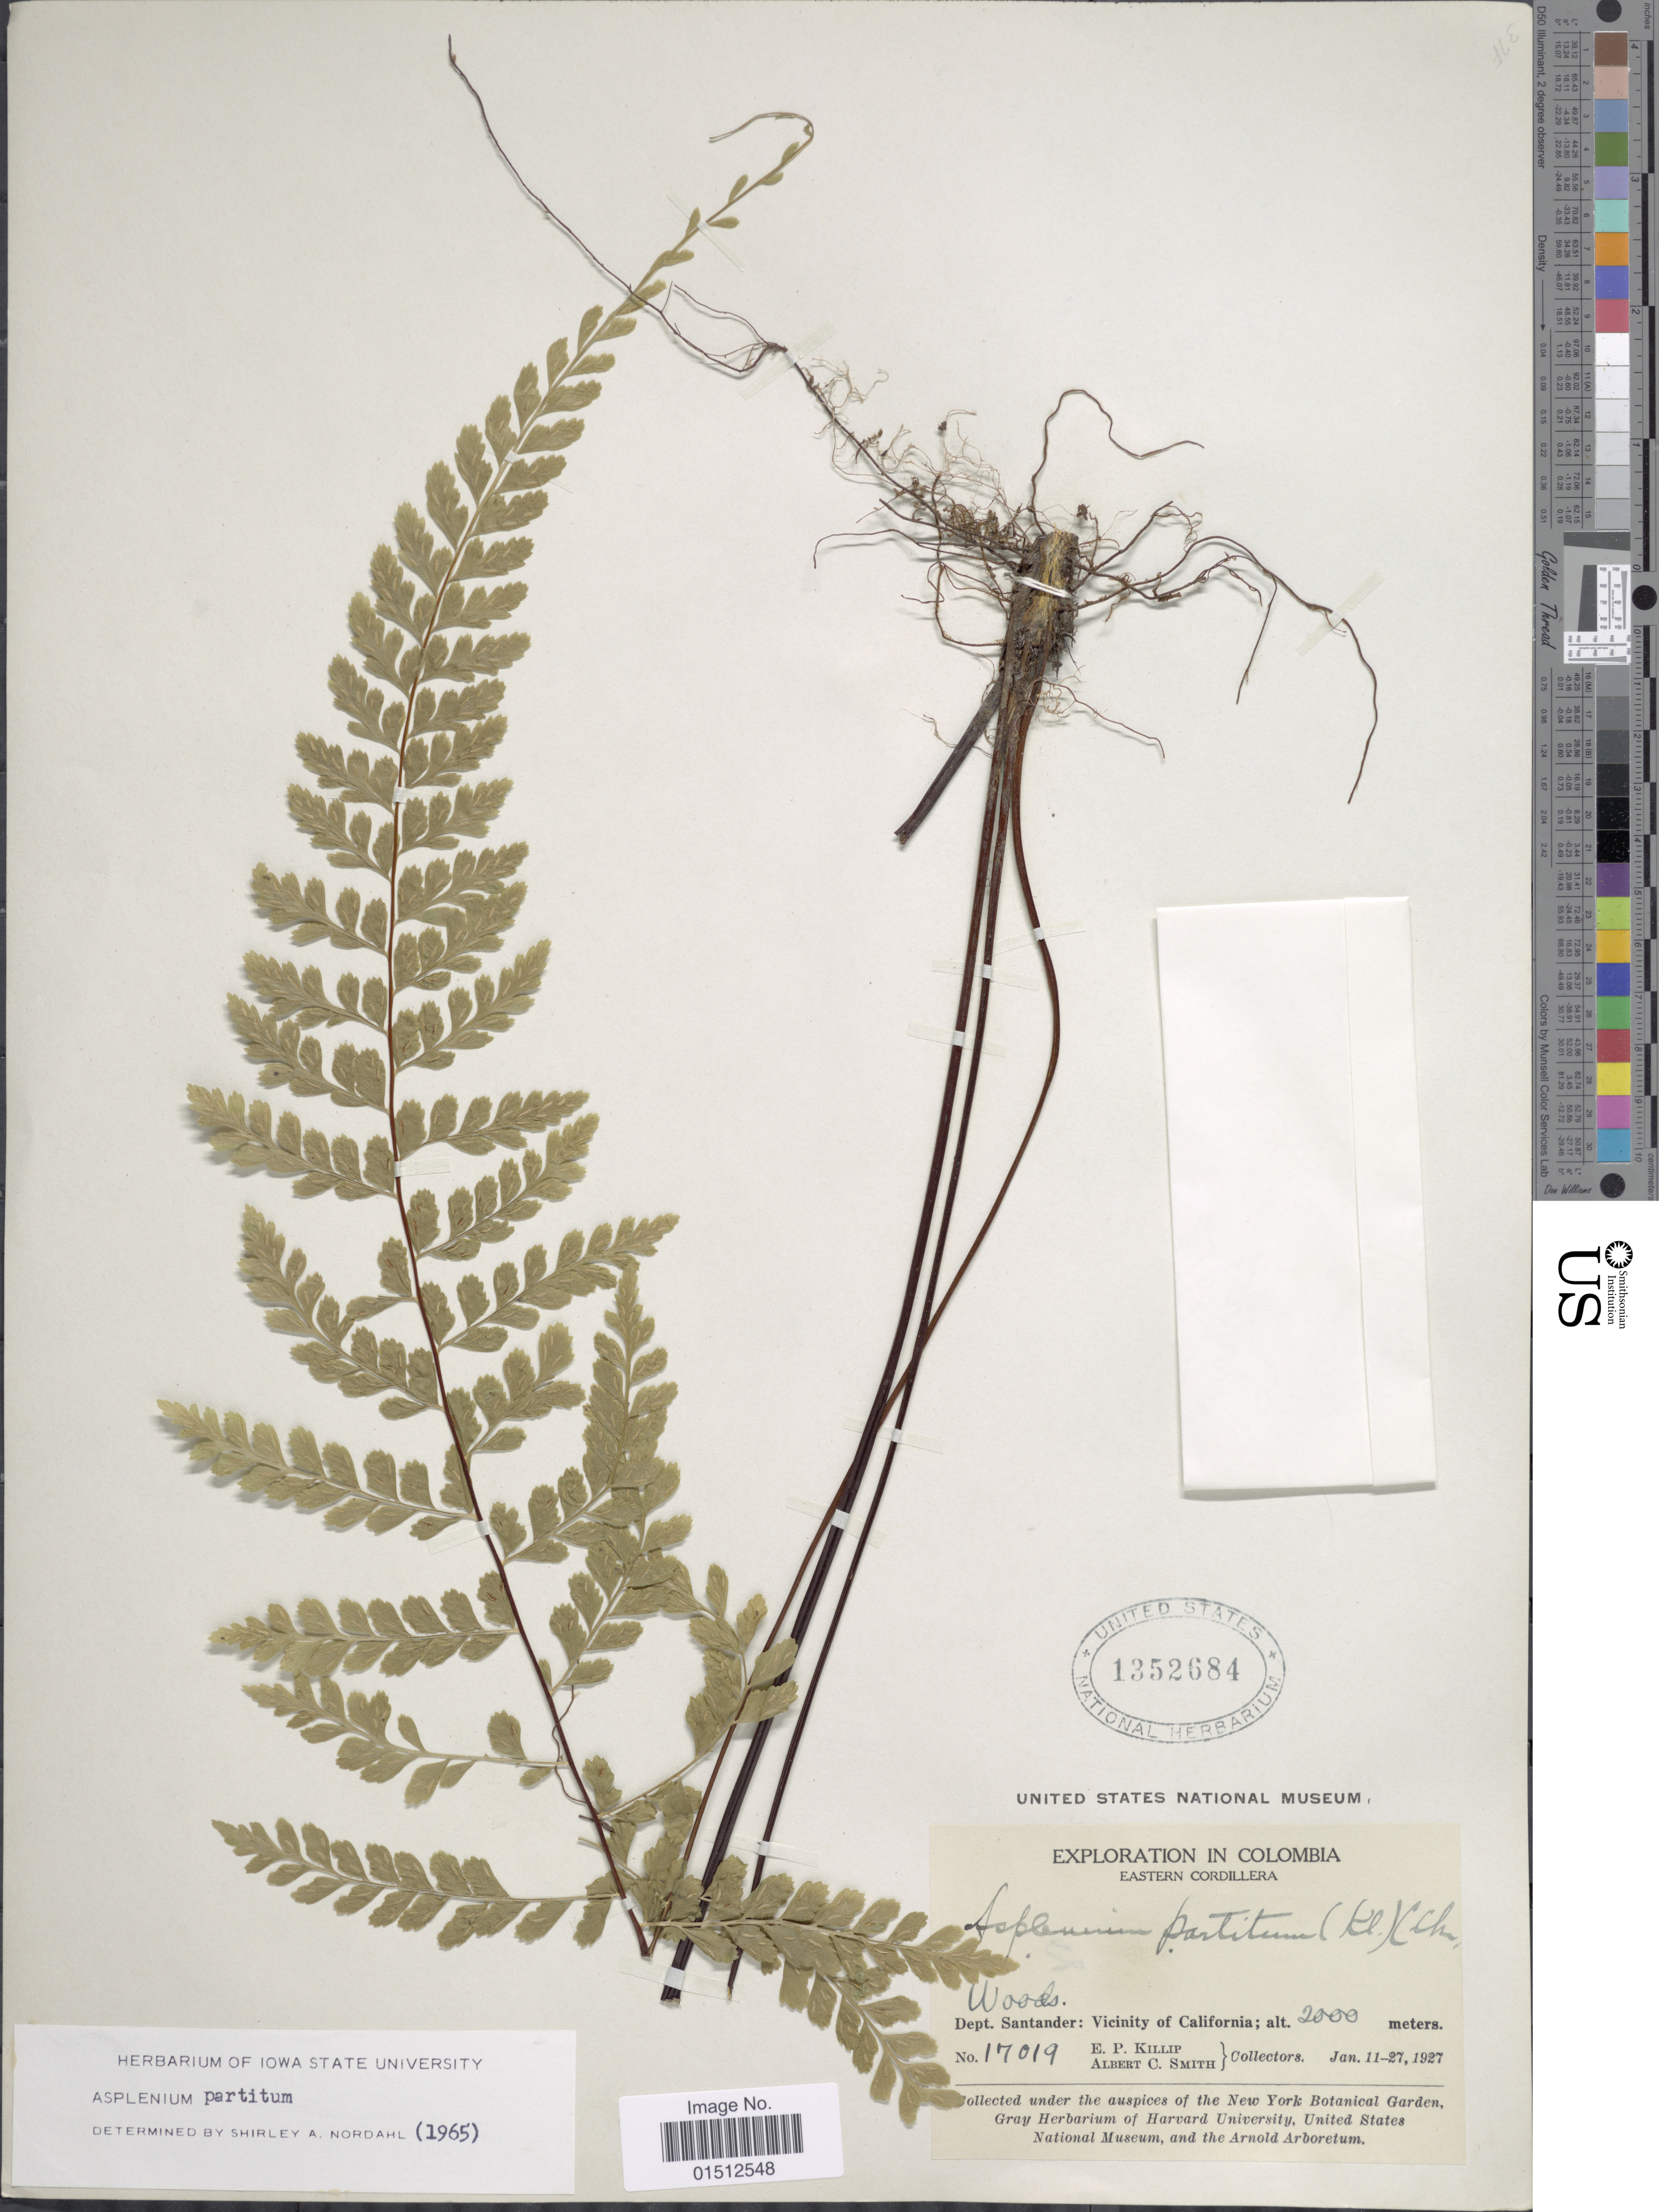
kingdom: Plantae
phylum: Tracheophyta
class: Polypodiopsida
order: Polypodiales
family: Aspleniaceae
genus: Asplenium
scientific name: Asplenium radicans var. partitum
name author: (Klotzsch) Hieron.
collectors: E. P. Killip & A. C. Smith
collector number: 17019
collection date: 1927-01-11/1927-01-27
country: Colombia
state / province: Santander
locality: Colombia, Eastern Cordillera, Dept. Santander: Vicinity of California.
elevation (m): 2000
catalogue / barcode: US 1352684